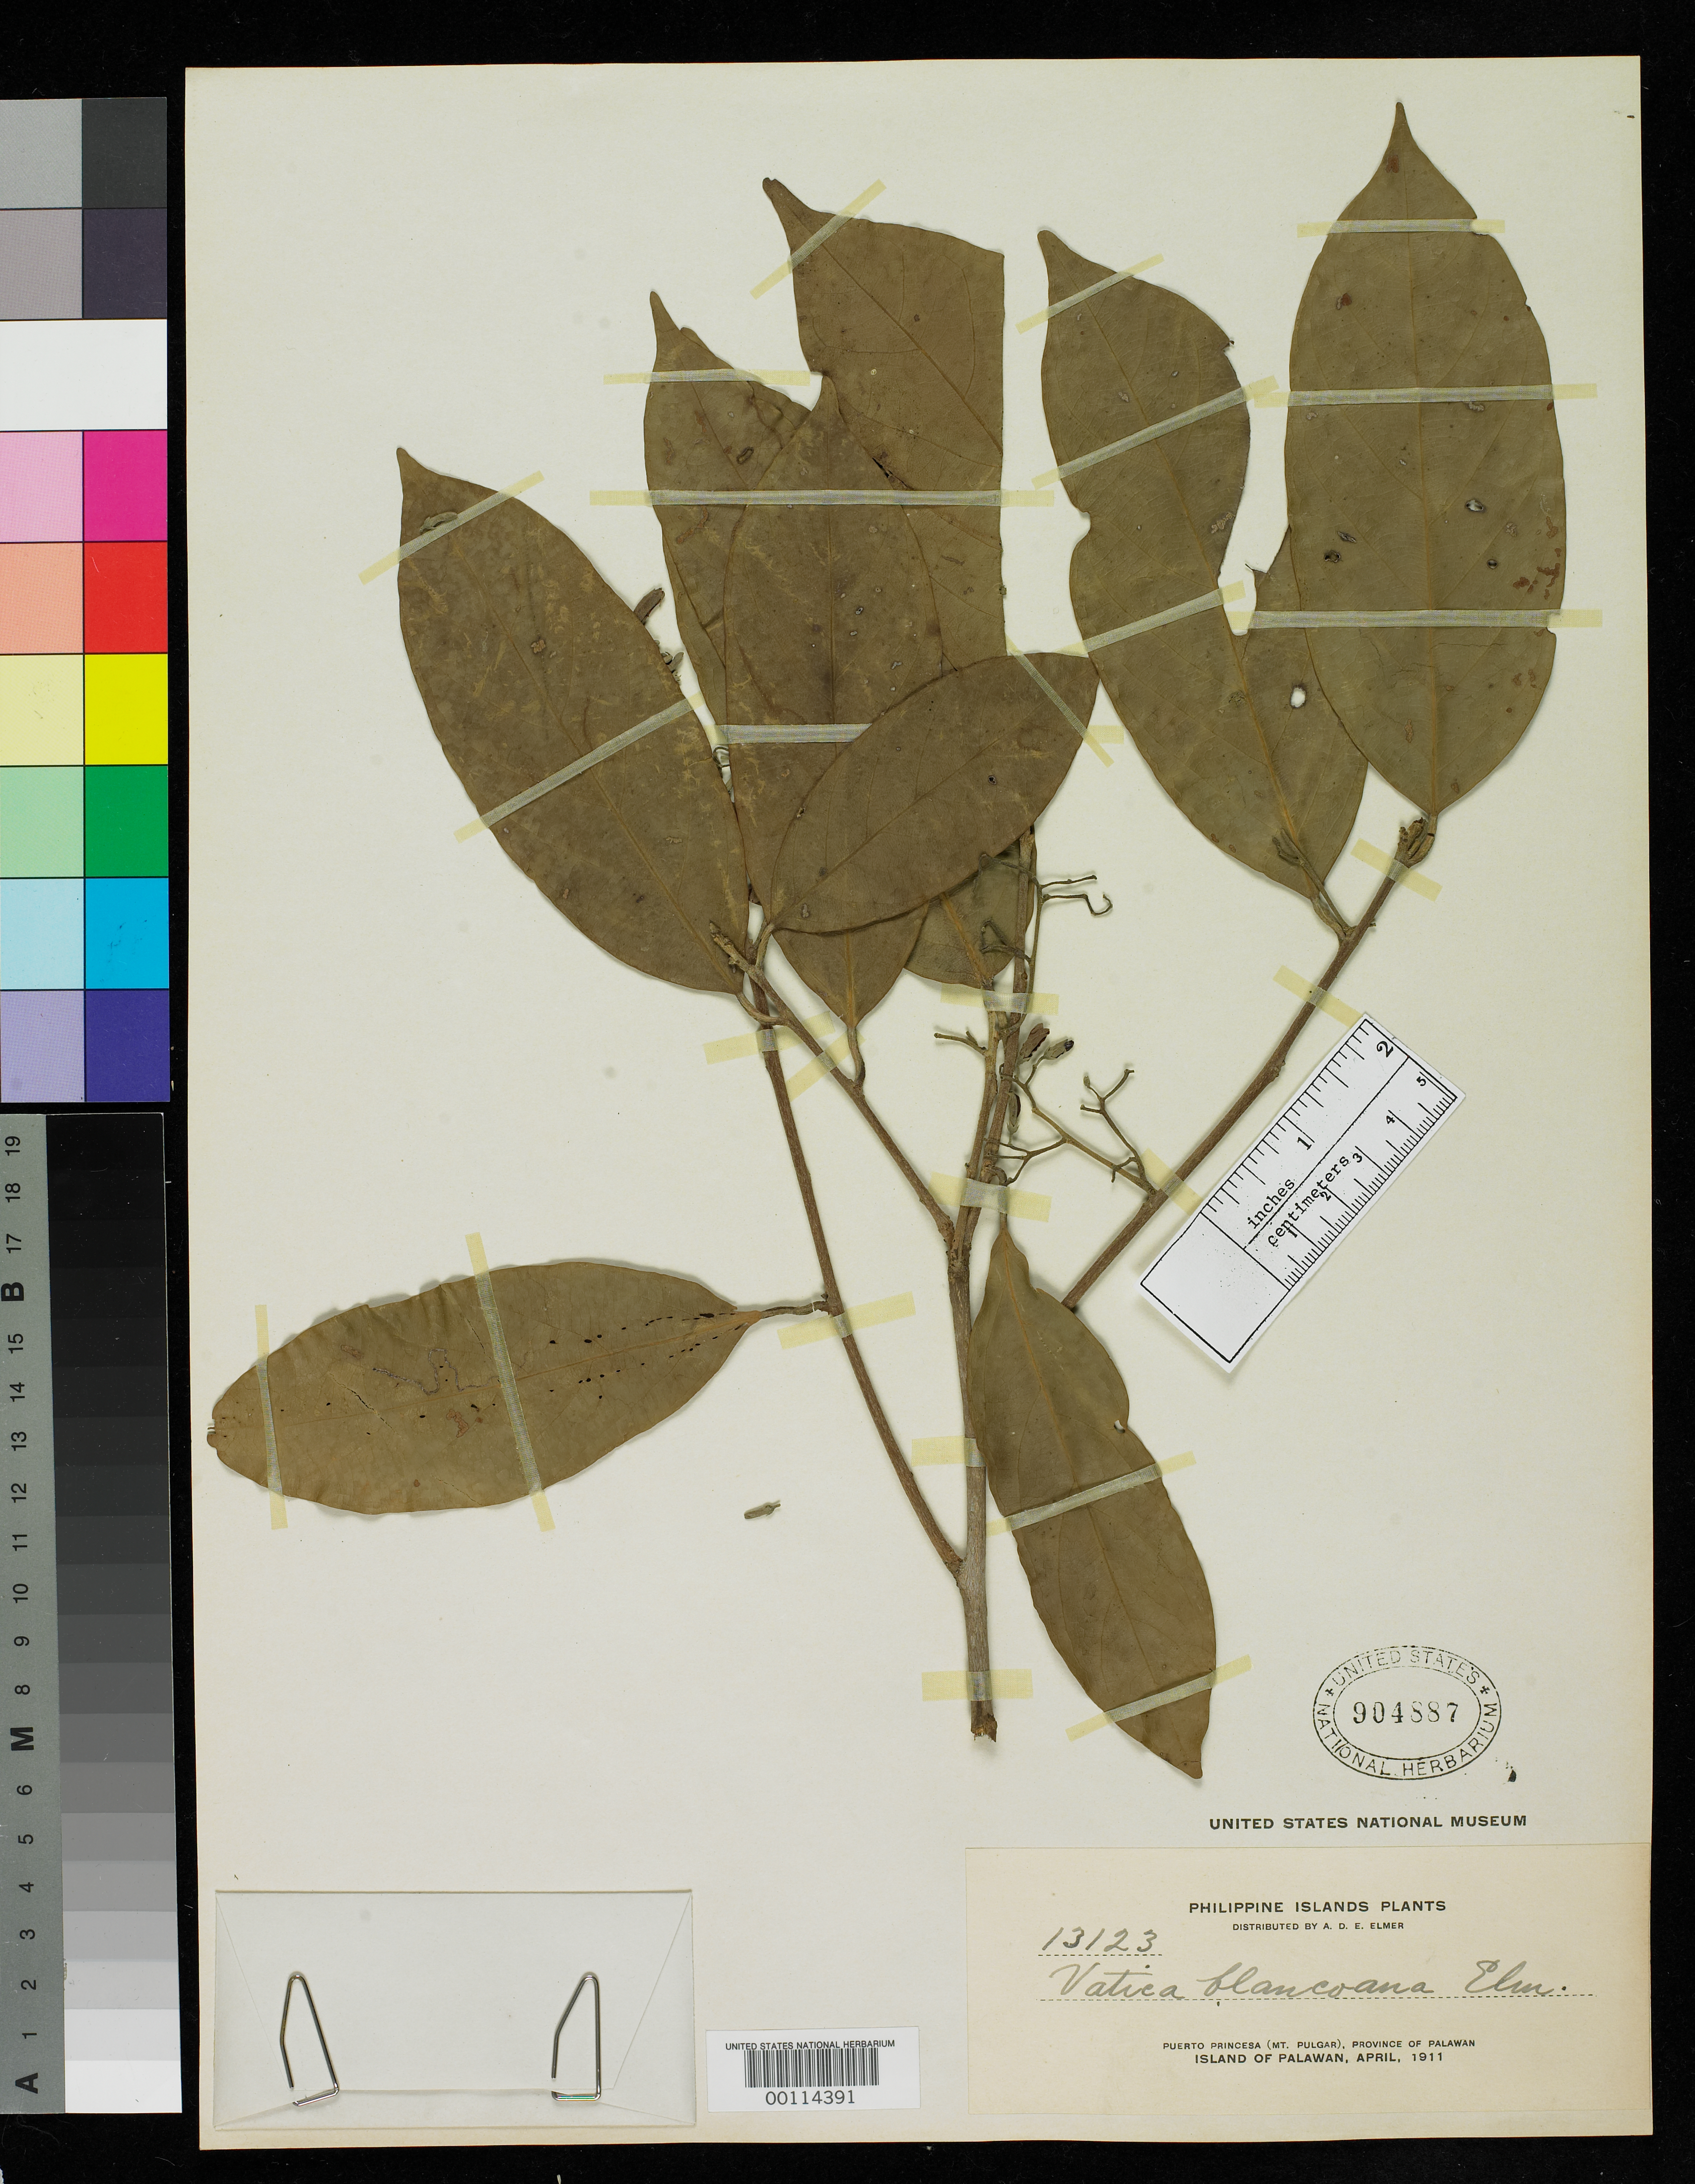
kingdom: Plantae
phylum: Tracheophyta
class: Magnoliopsida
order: Malvales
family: Dipterocarpaceae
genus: Vatica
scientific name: Vatica blancoana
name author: Elmer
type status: Isotype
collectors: A. D. E. Elmer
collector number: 13123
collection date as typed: Apr 1911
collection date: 1911-04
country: Philippines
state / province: Mimaropa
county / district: Palawan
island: Palawan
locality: Puerto Princesa, Mt. Pulgar.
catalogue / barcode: US 904887